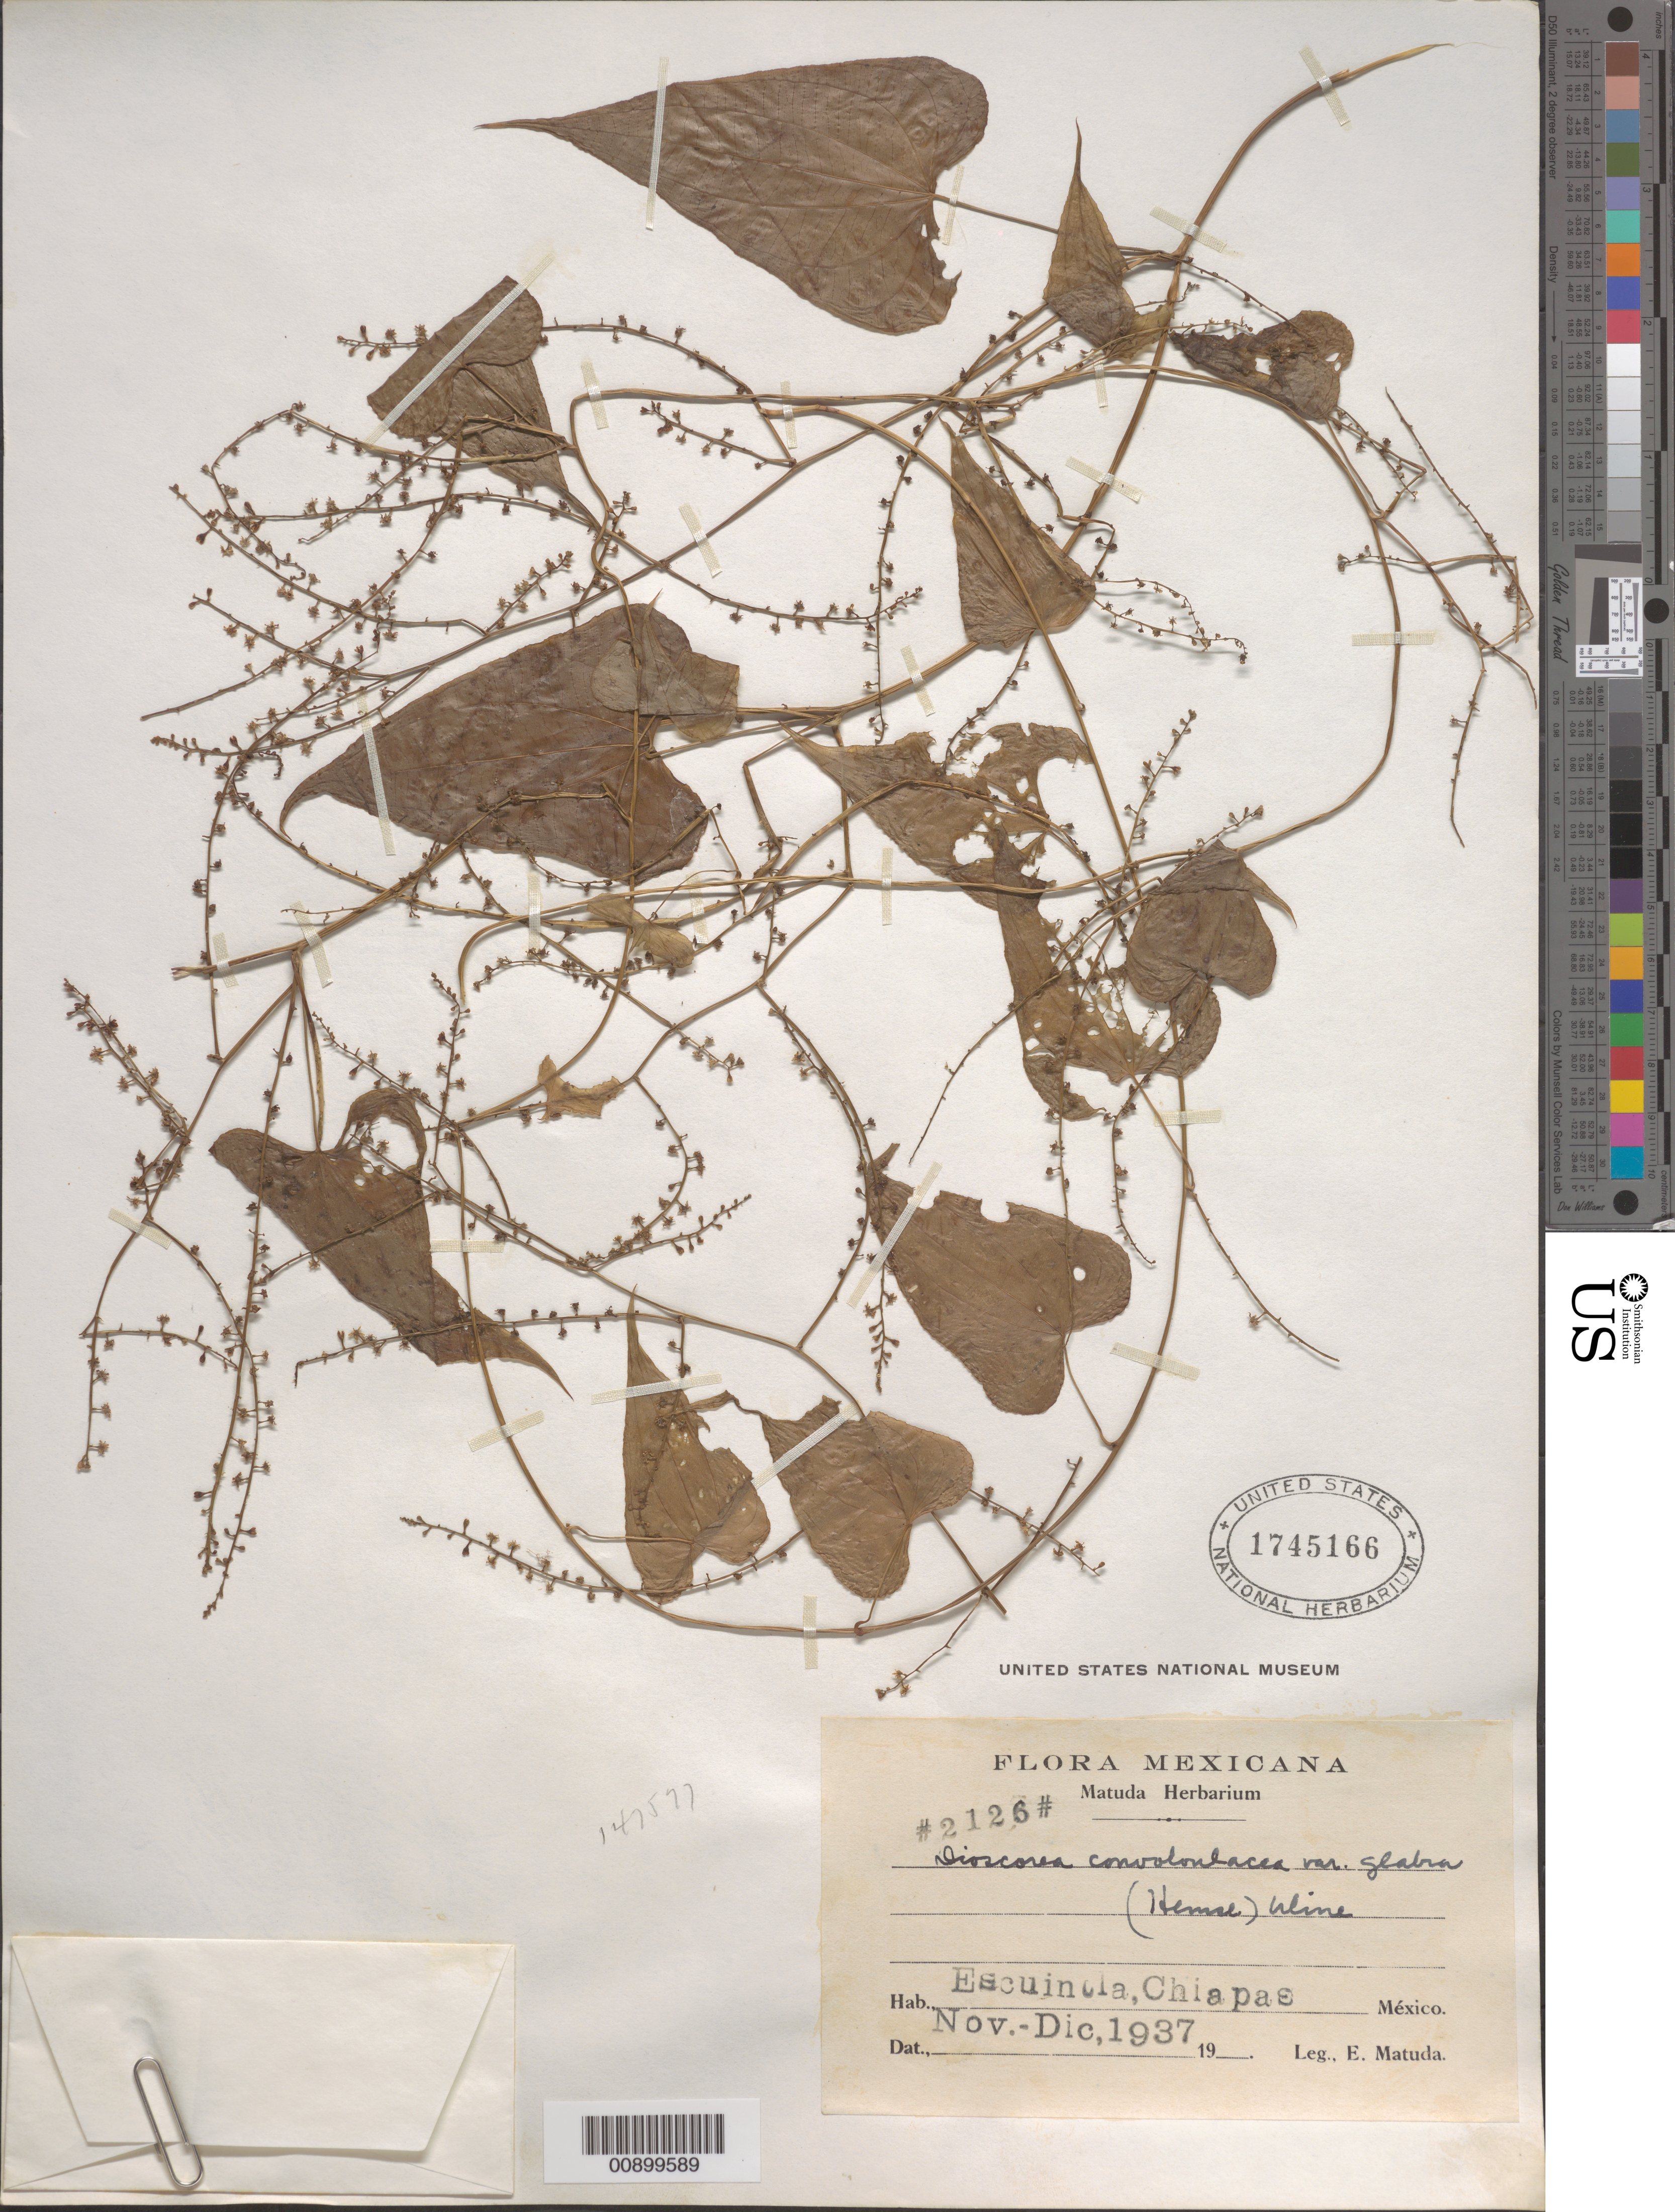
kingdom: Plantae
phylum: Tracheophyta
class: Liliopsida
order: Dioscoreales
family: Dioscoreaceae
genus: Dioscorea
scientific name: Dioscorea convolvulacea var. glabra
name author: (Hemsl.) Uline ex R. Knuth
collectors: E. Matuda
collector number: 2126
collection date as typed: Nov 1937 to -- Dec 1937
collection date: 1937-11/1937-12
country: Mexico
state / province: Chiapas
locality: Escuintla, Chiapas.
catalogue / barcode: US 1745166